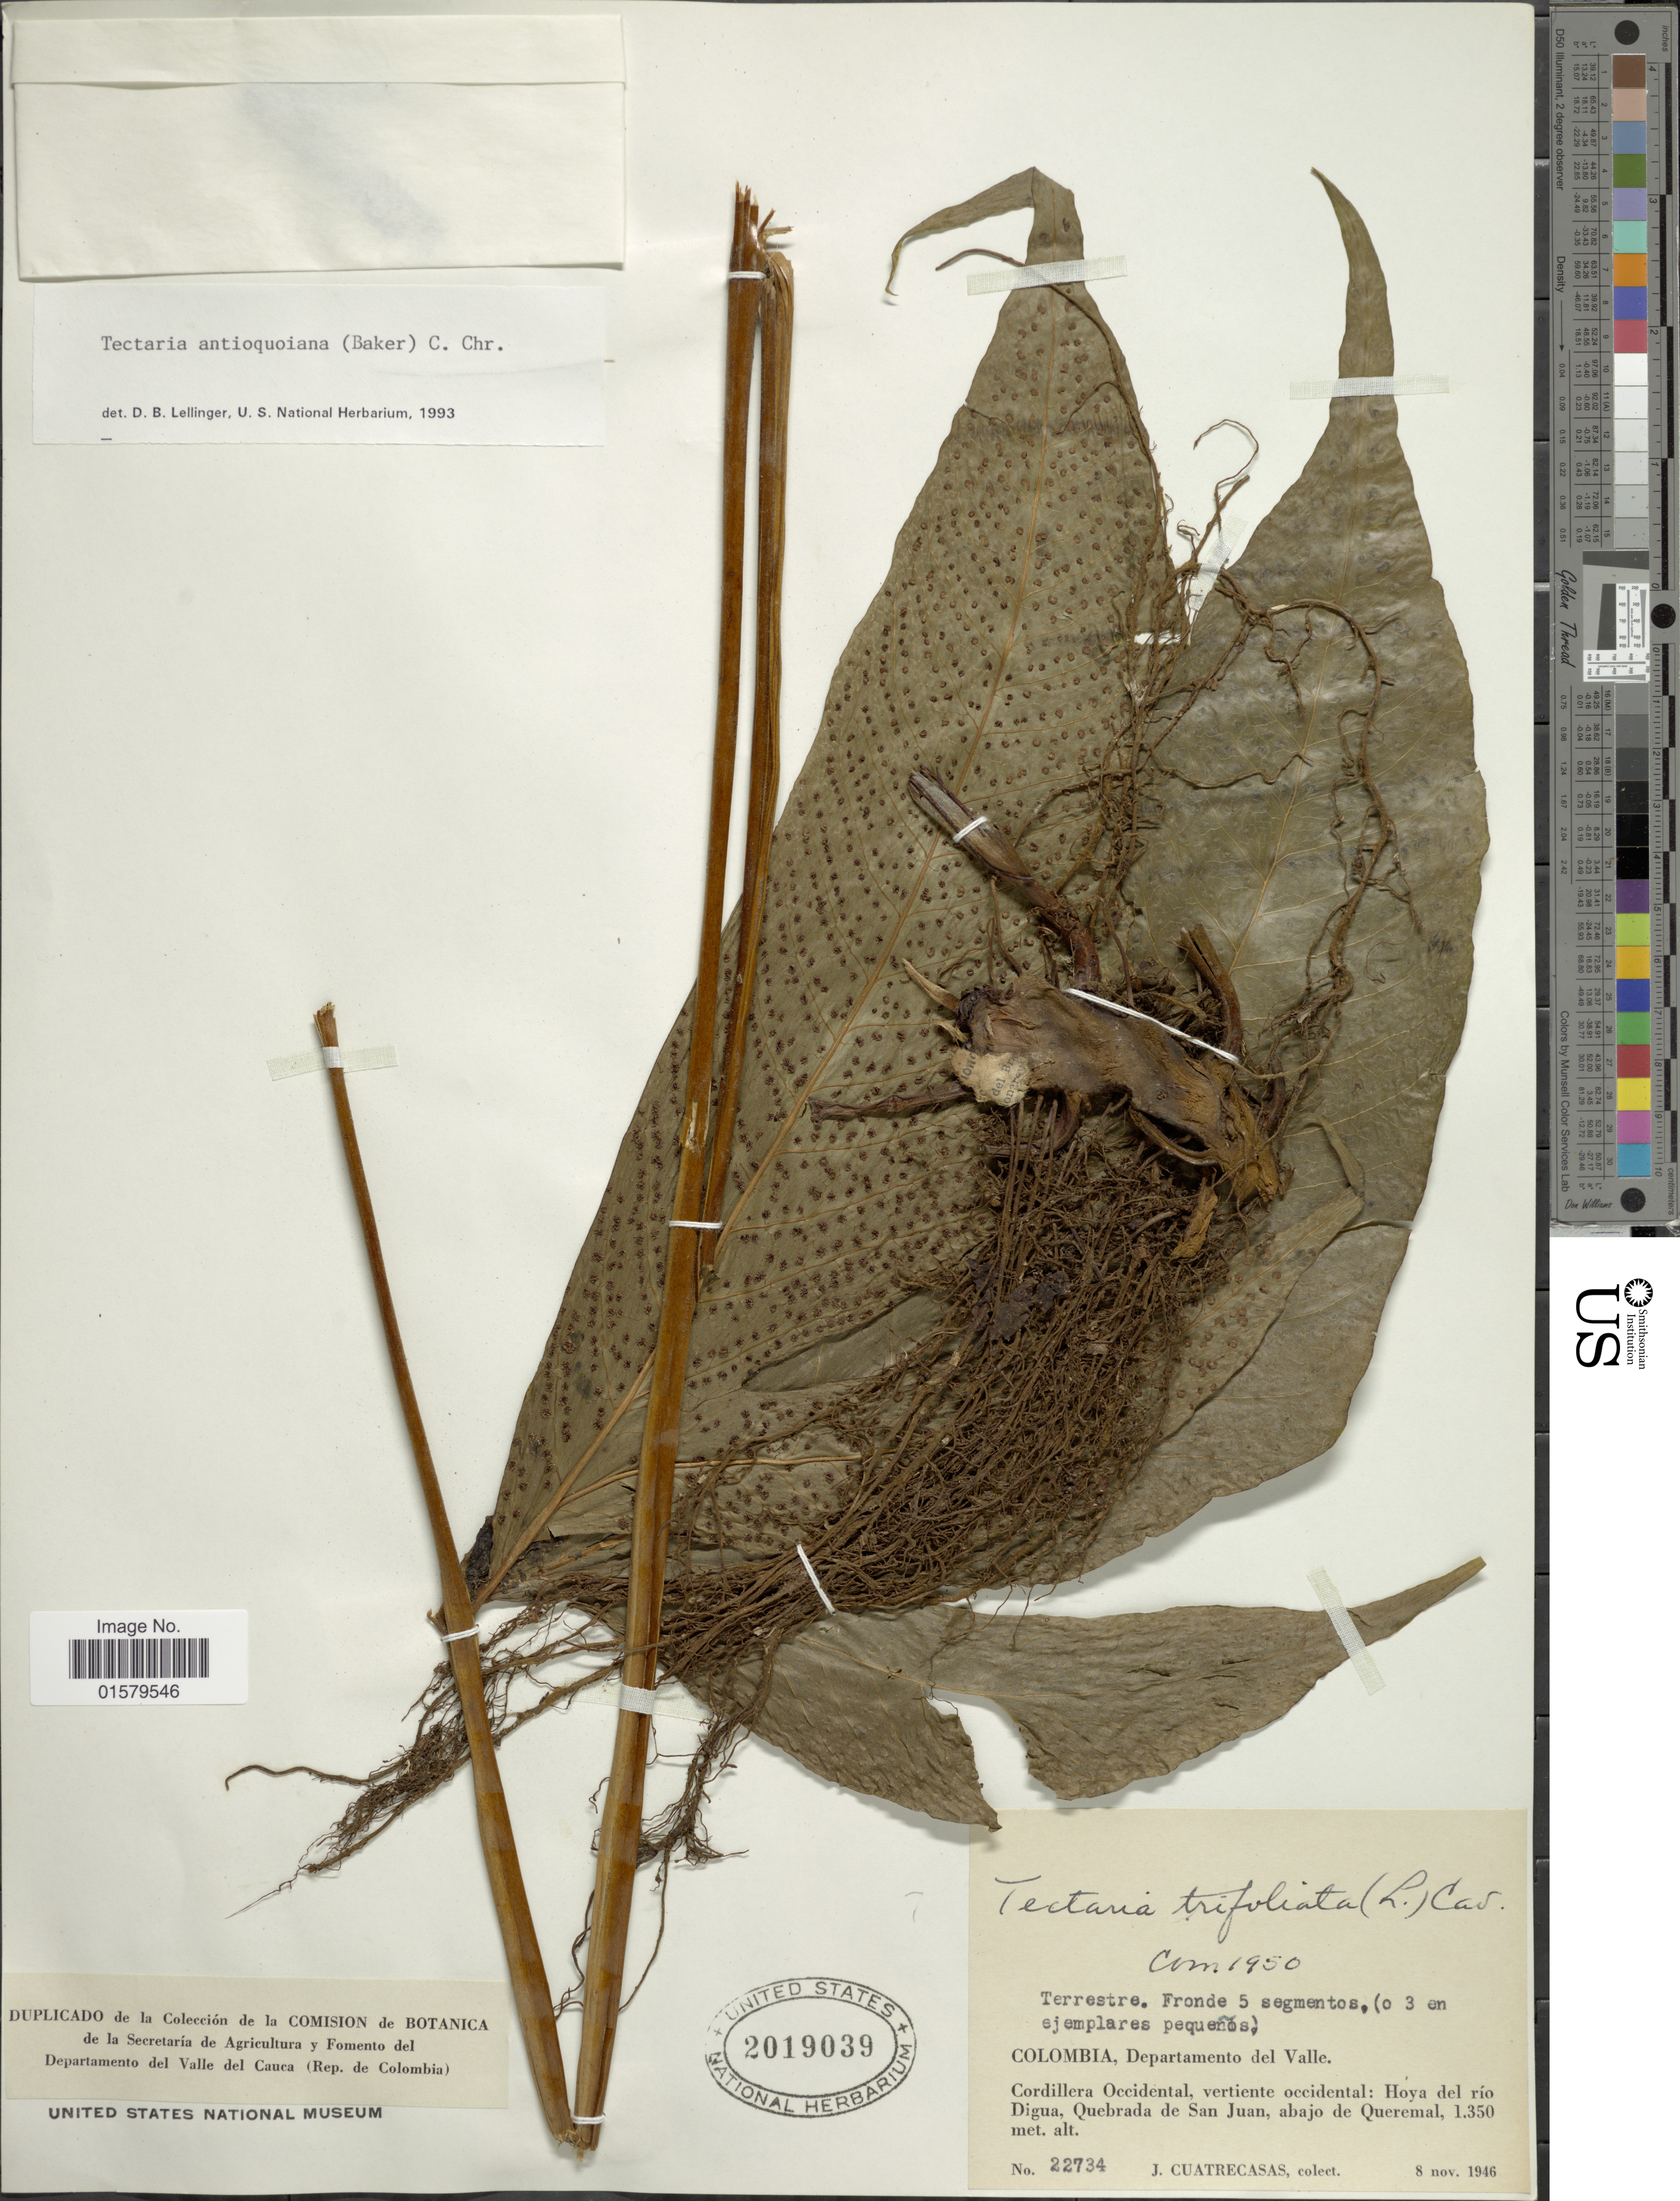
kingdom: Plantae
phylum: Tracheophyta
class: Polypodiopsida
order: Polypodiales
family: Tectariaceae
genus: Tectaria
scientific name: Tectaria antioquiana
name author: (Baker) C. Chr.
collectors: J. Cuatrecasas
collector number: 22734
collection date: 1946-11-08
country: Colombia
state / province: Valle del Cauca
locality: Cordillera Occidental, vertiente occidental: Hpya del rio Digua, Quebrada de San Juan, abajo de Queremal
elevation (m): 1350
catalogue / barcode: US 2019039